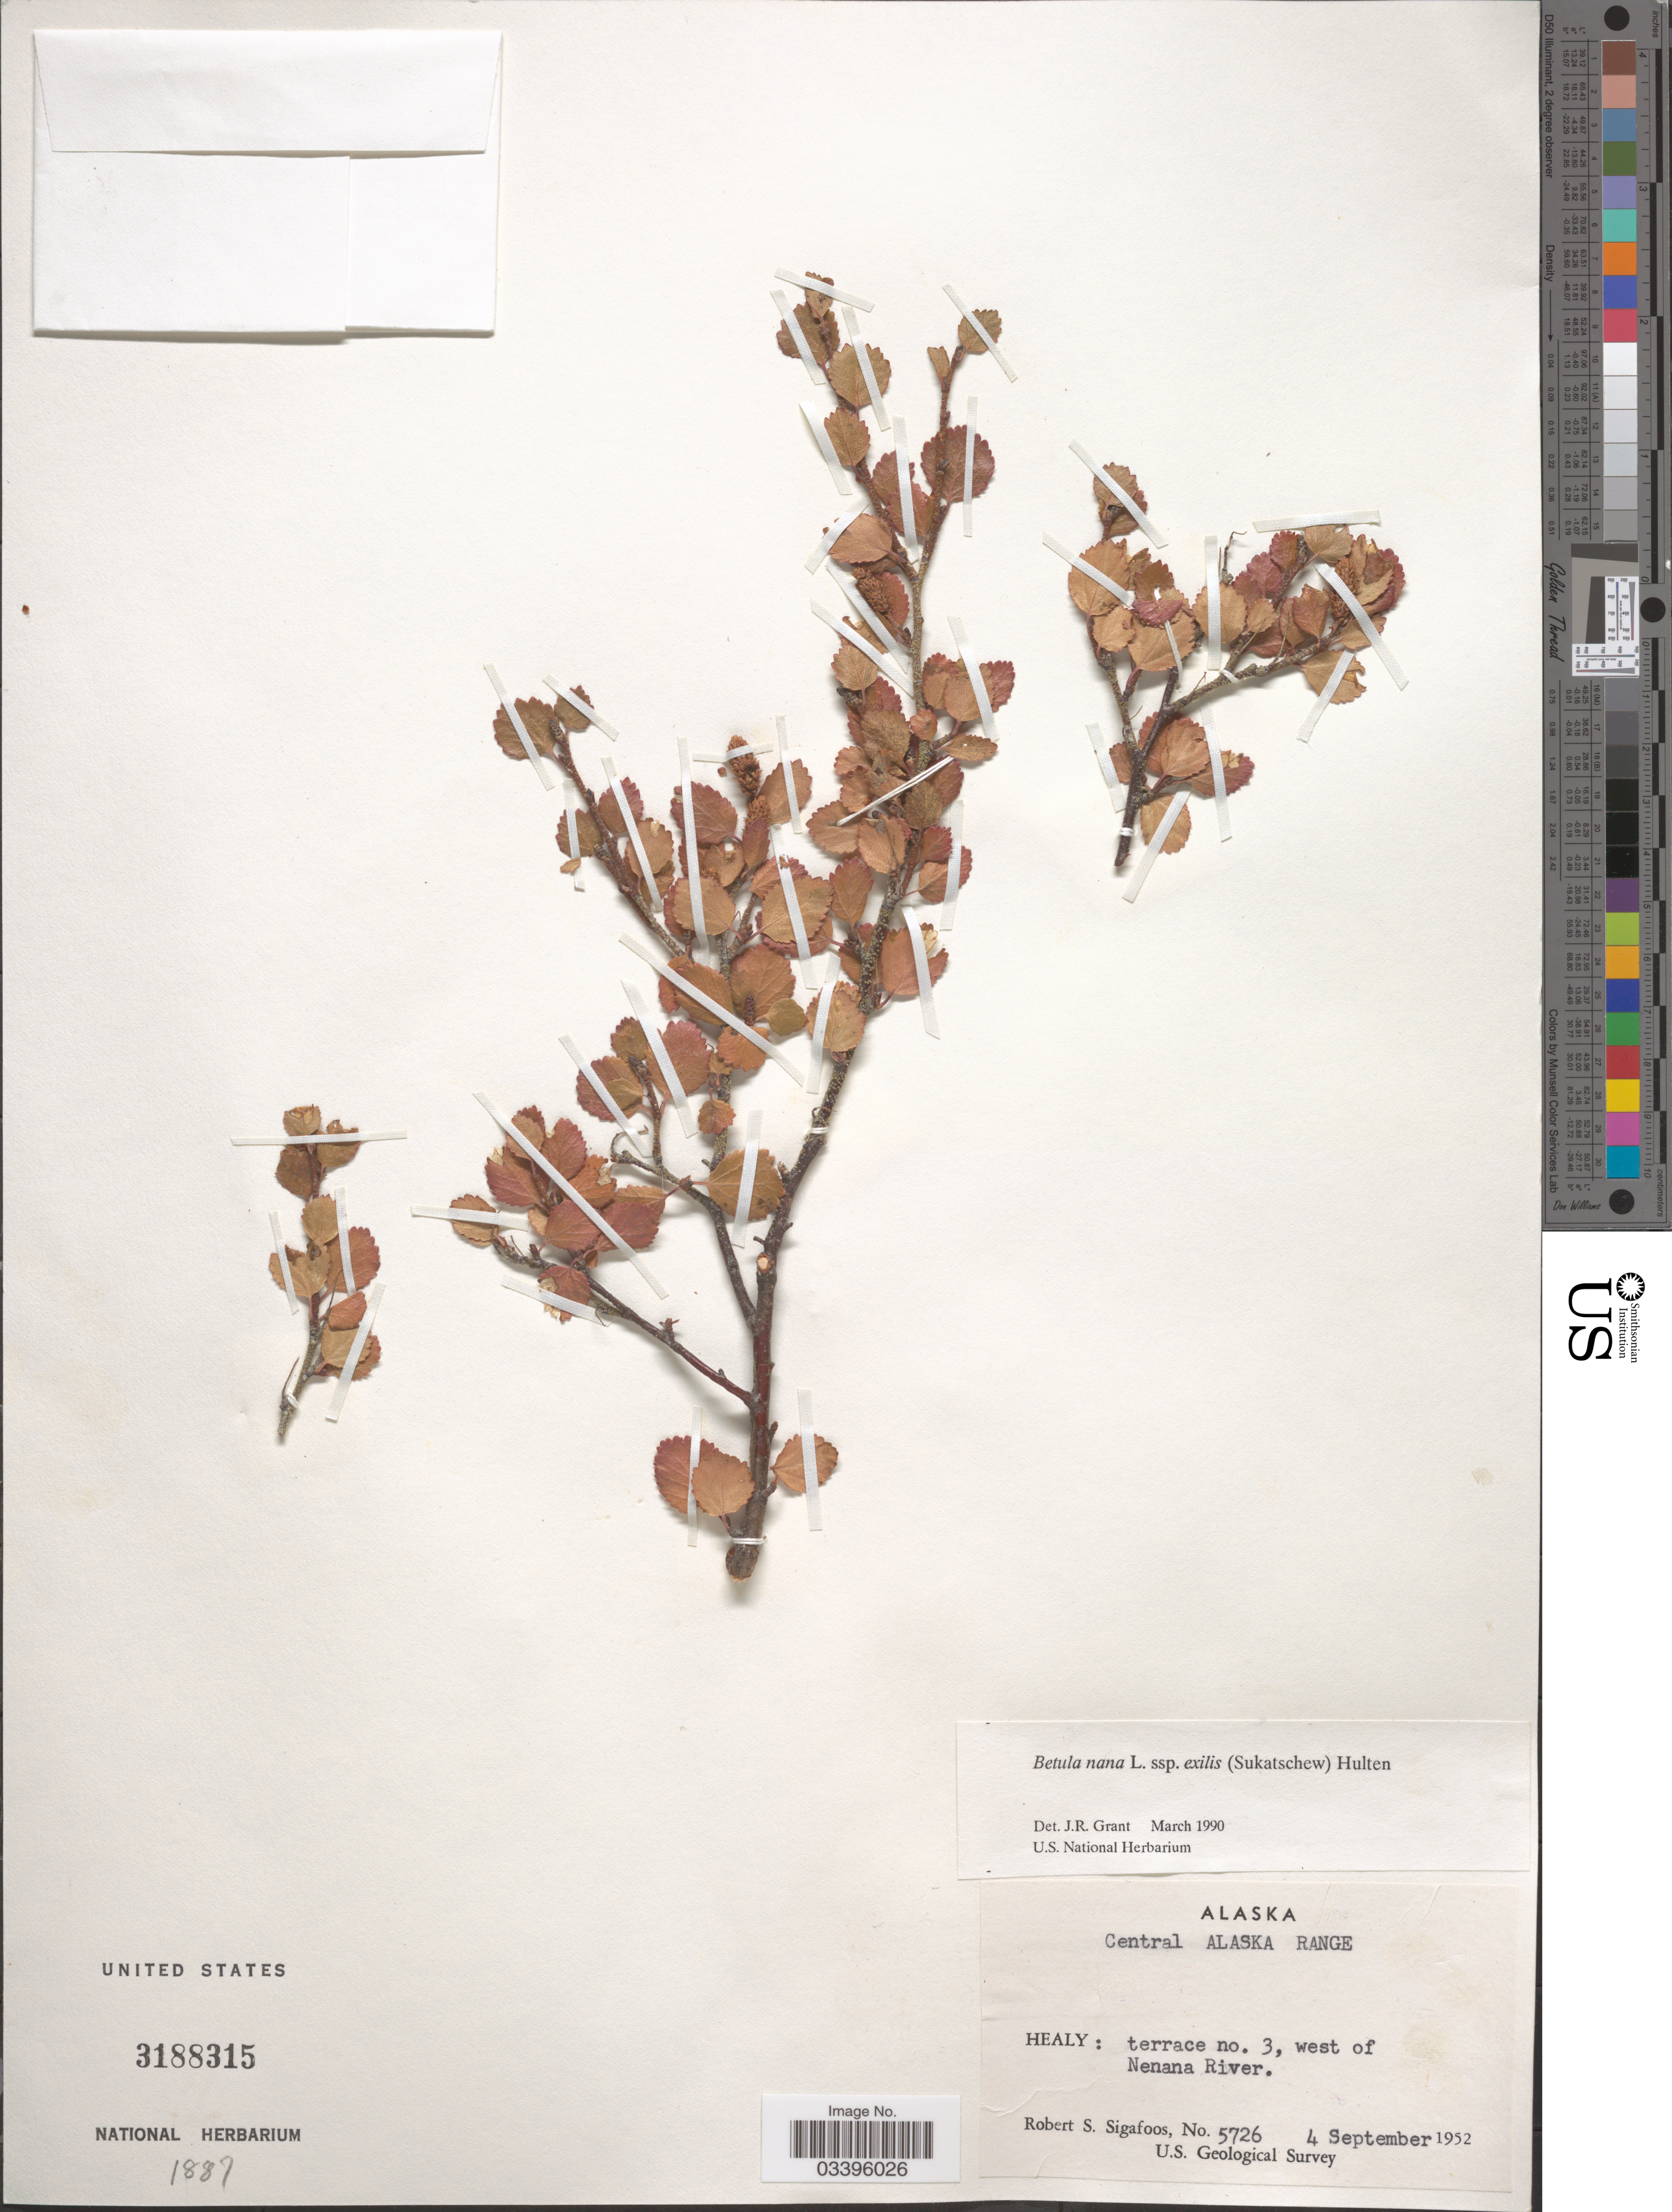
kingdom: Plantae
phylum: Tracheophyta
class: Magnoliopsida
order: Fagales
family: Betulaceae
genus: Betula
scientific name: Betula nana subsp. exilis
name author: L.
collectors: R. Sigafoos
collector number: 5726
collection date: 1952-09-04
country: United States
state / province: Alaska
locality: Central Alaska Range. Healy: terrace no. 3, west of Nenana River.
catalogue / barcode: US 3188315